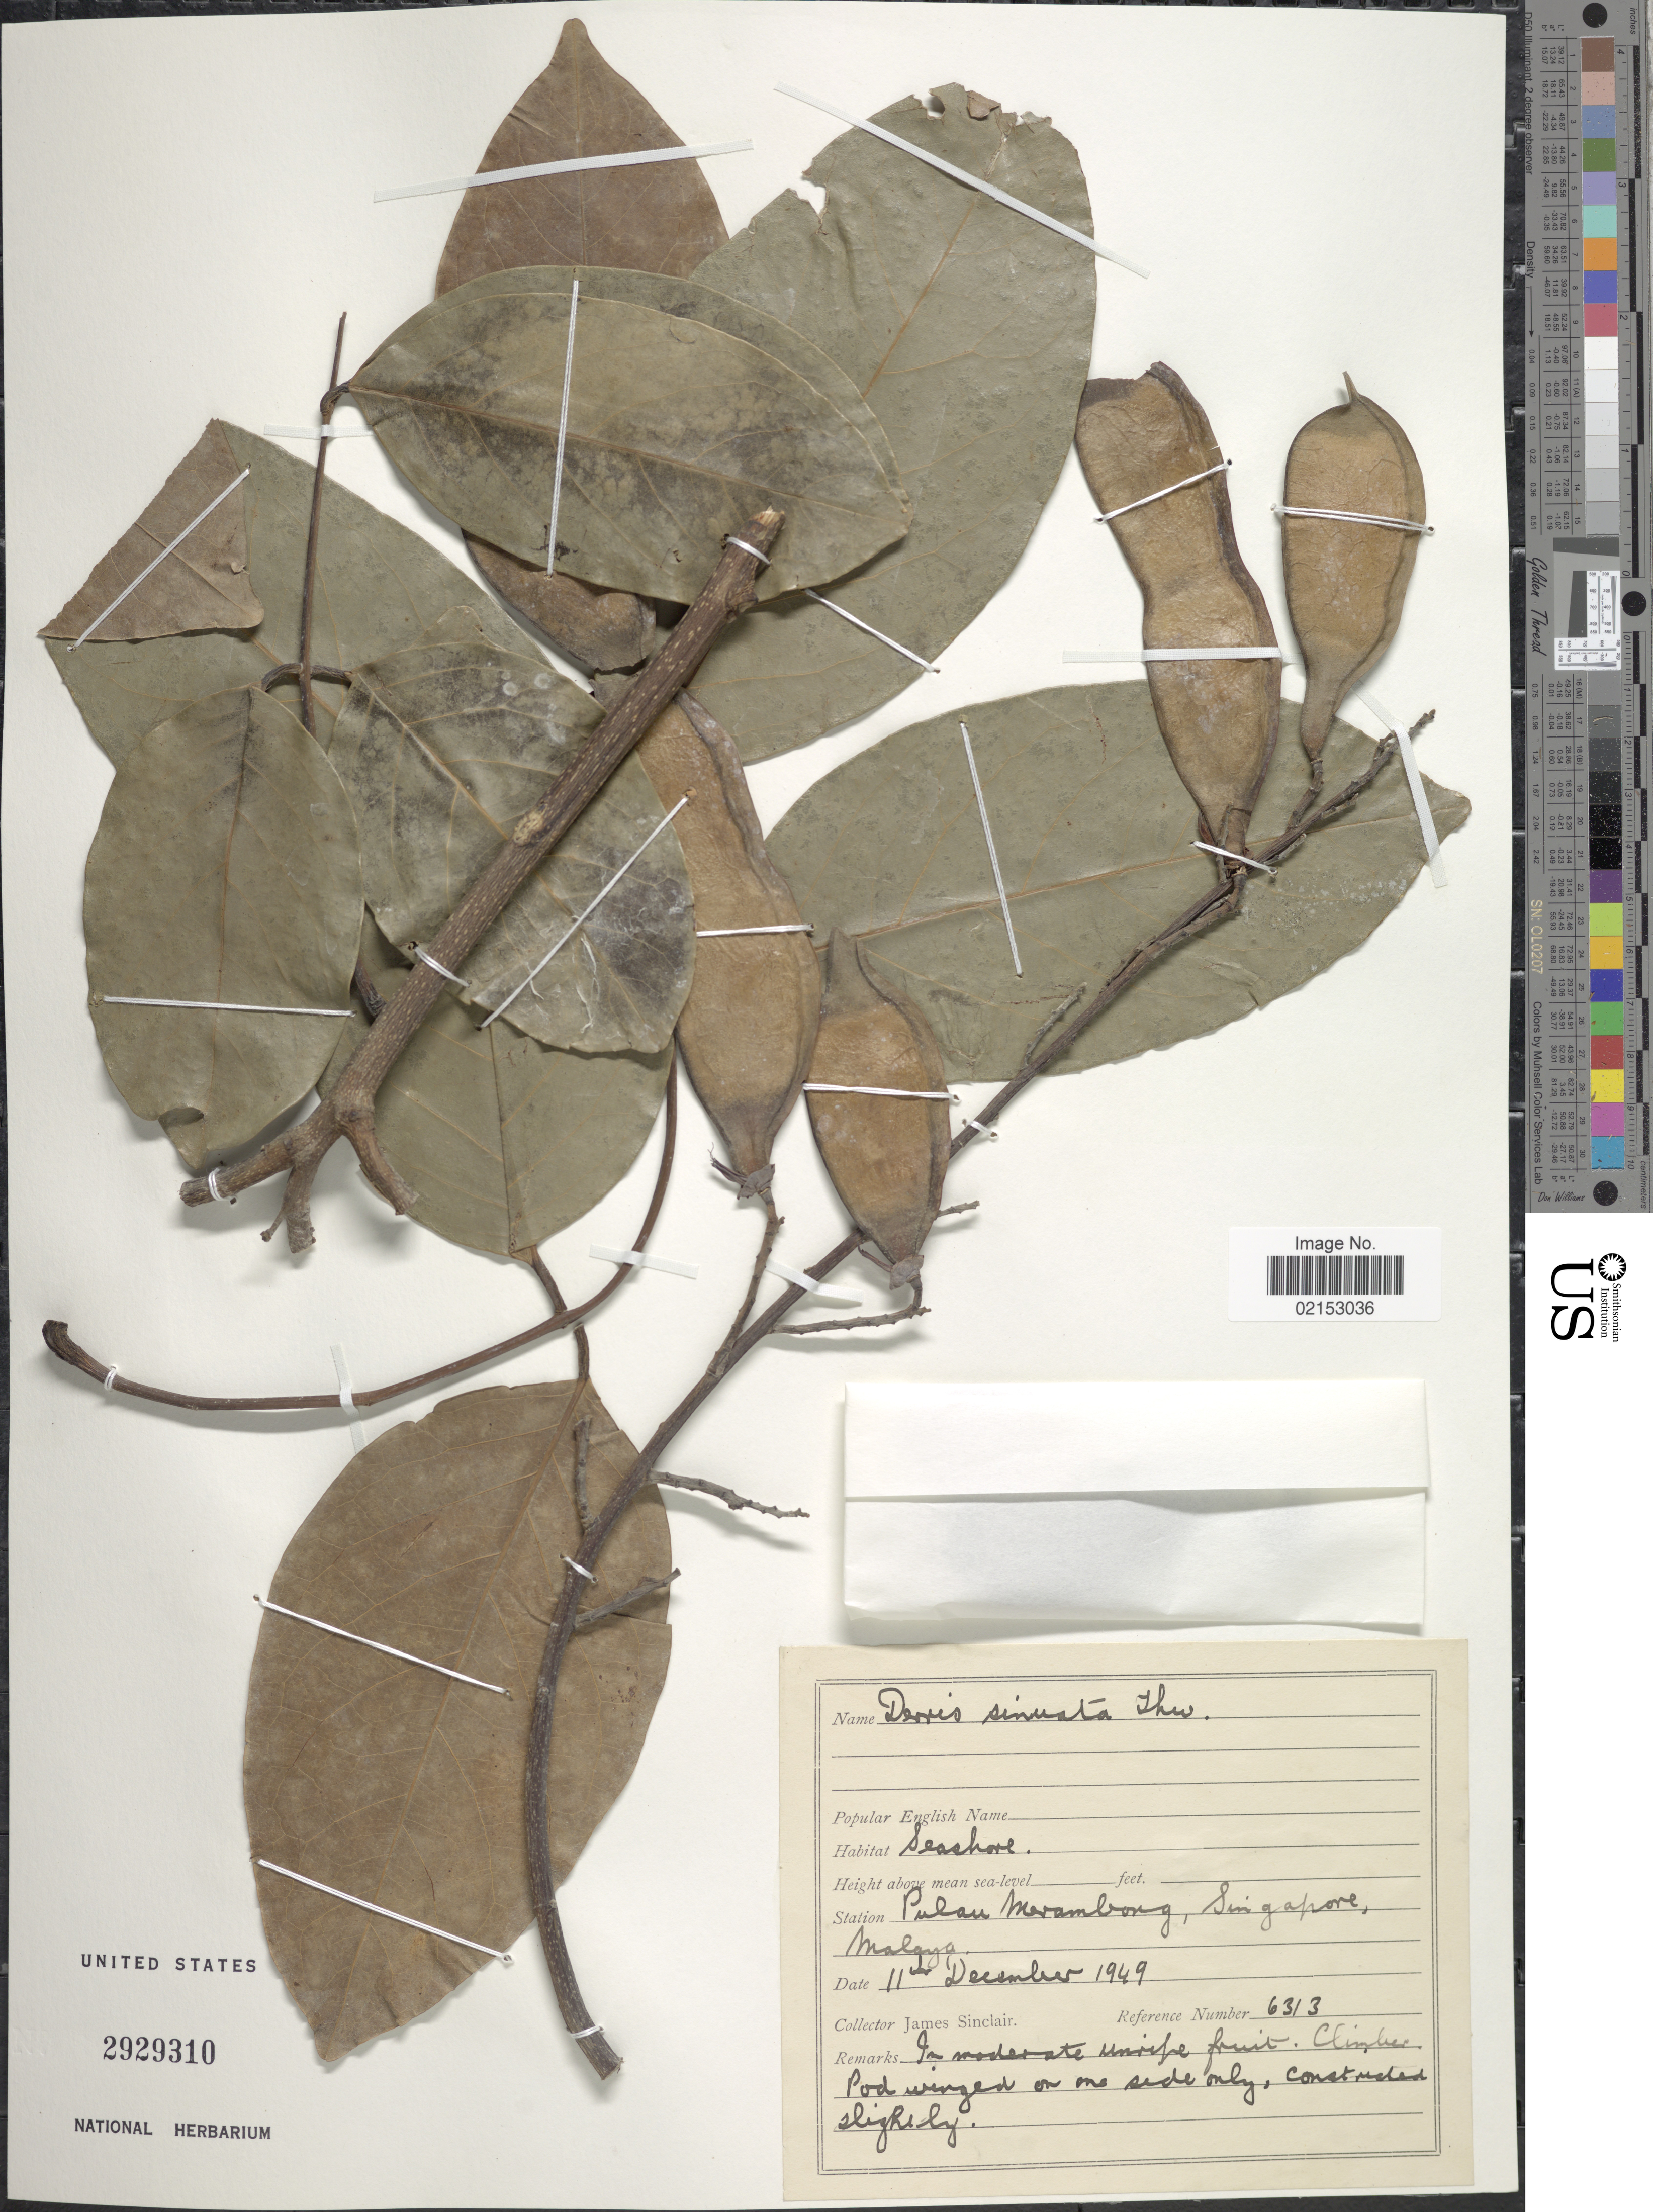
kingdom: Plantae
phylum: Tracheophyta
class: Magnoliopsida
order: Fabales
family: Fabaceae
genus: Aganope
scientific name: Aganope heptaphylla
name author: (L.) Polhill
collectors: J. Sinclair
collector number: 6313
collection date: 1949-12-11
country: Singapore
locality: Seashore, Pulau Meramborg, Singapore, Malaya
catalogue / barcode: US 2929310